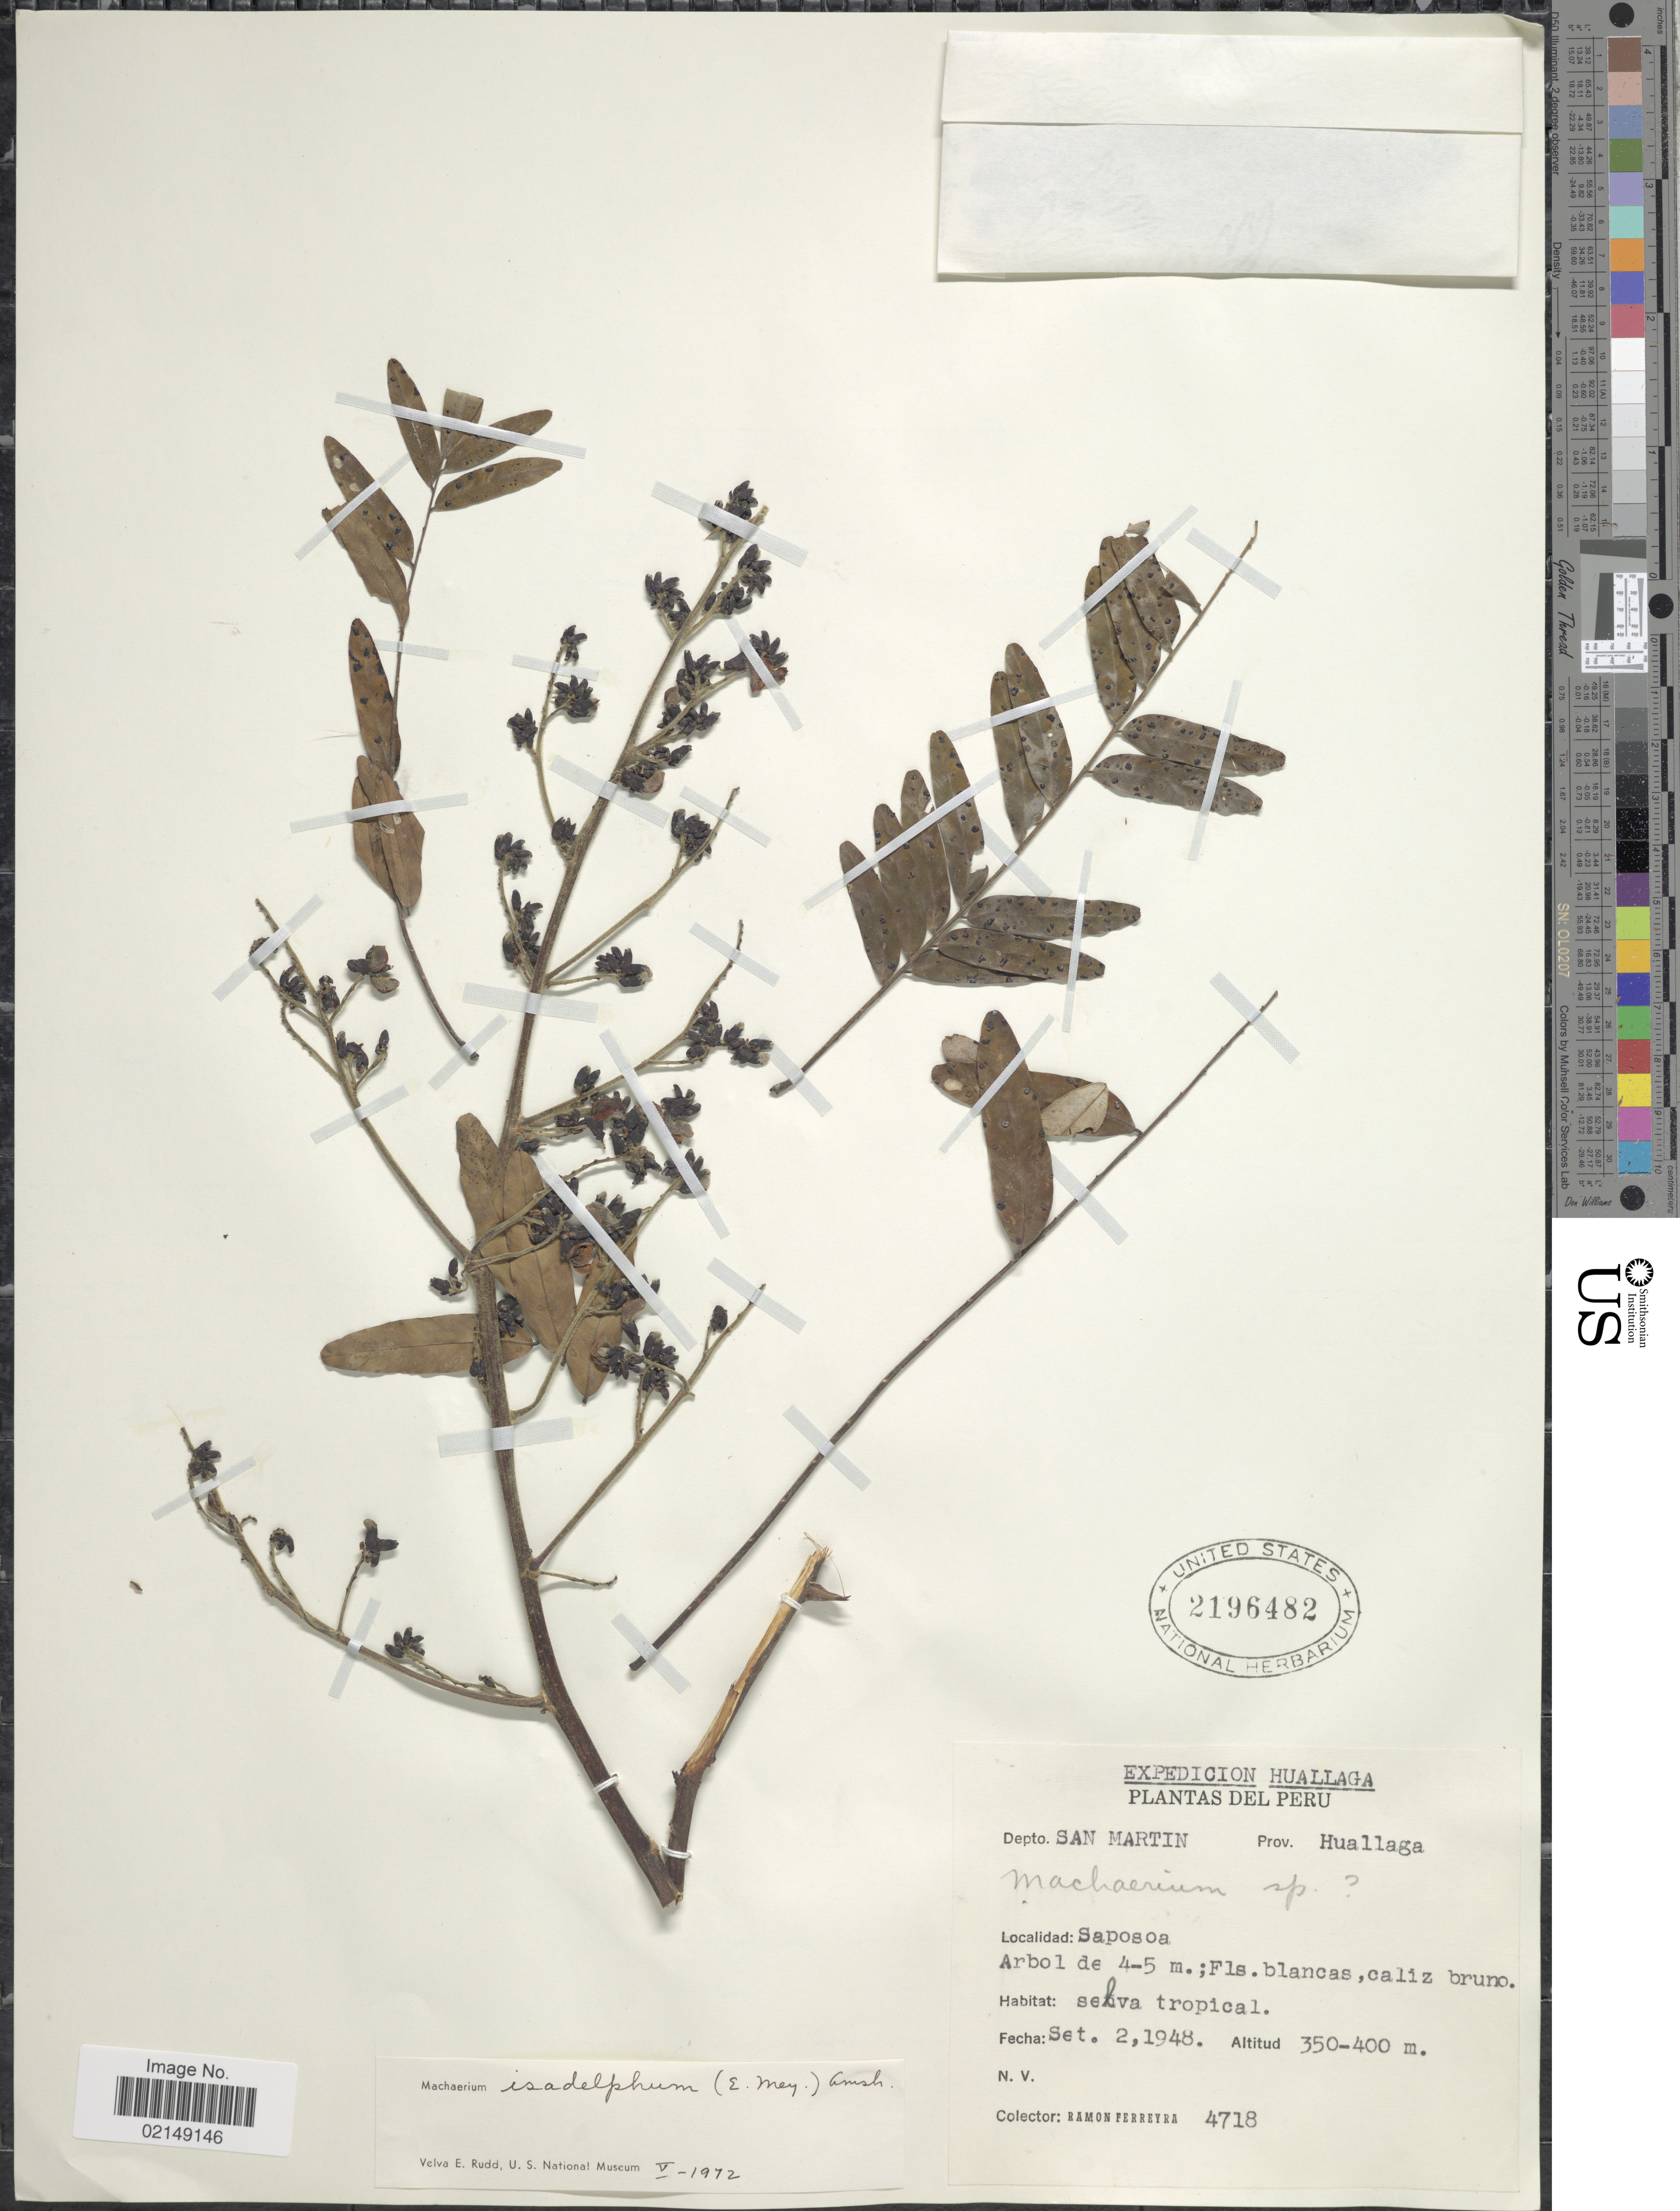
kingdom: Plantae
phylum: Tracheophyta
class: Magnoliopsida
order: Fabales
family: Fabaceae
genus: Machaerium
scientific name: Machaerium isadelphum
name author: (E. Mey.) Amshoff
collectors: R. A. Ferreyra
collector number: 4718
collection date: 1948-09-02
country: Peru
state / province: San Martín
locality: Prov. Huallaga, Saposoa.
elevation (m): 350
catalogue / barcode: US 2196482